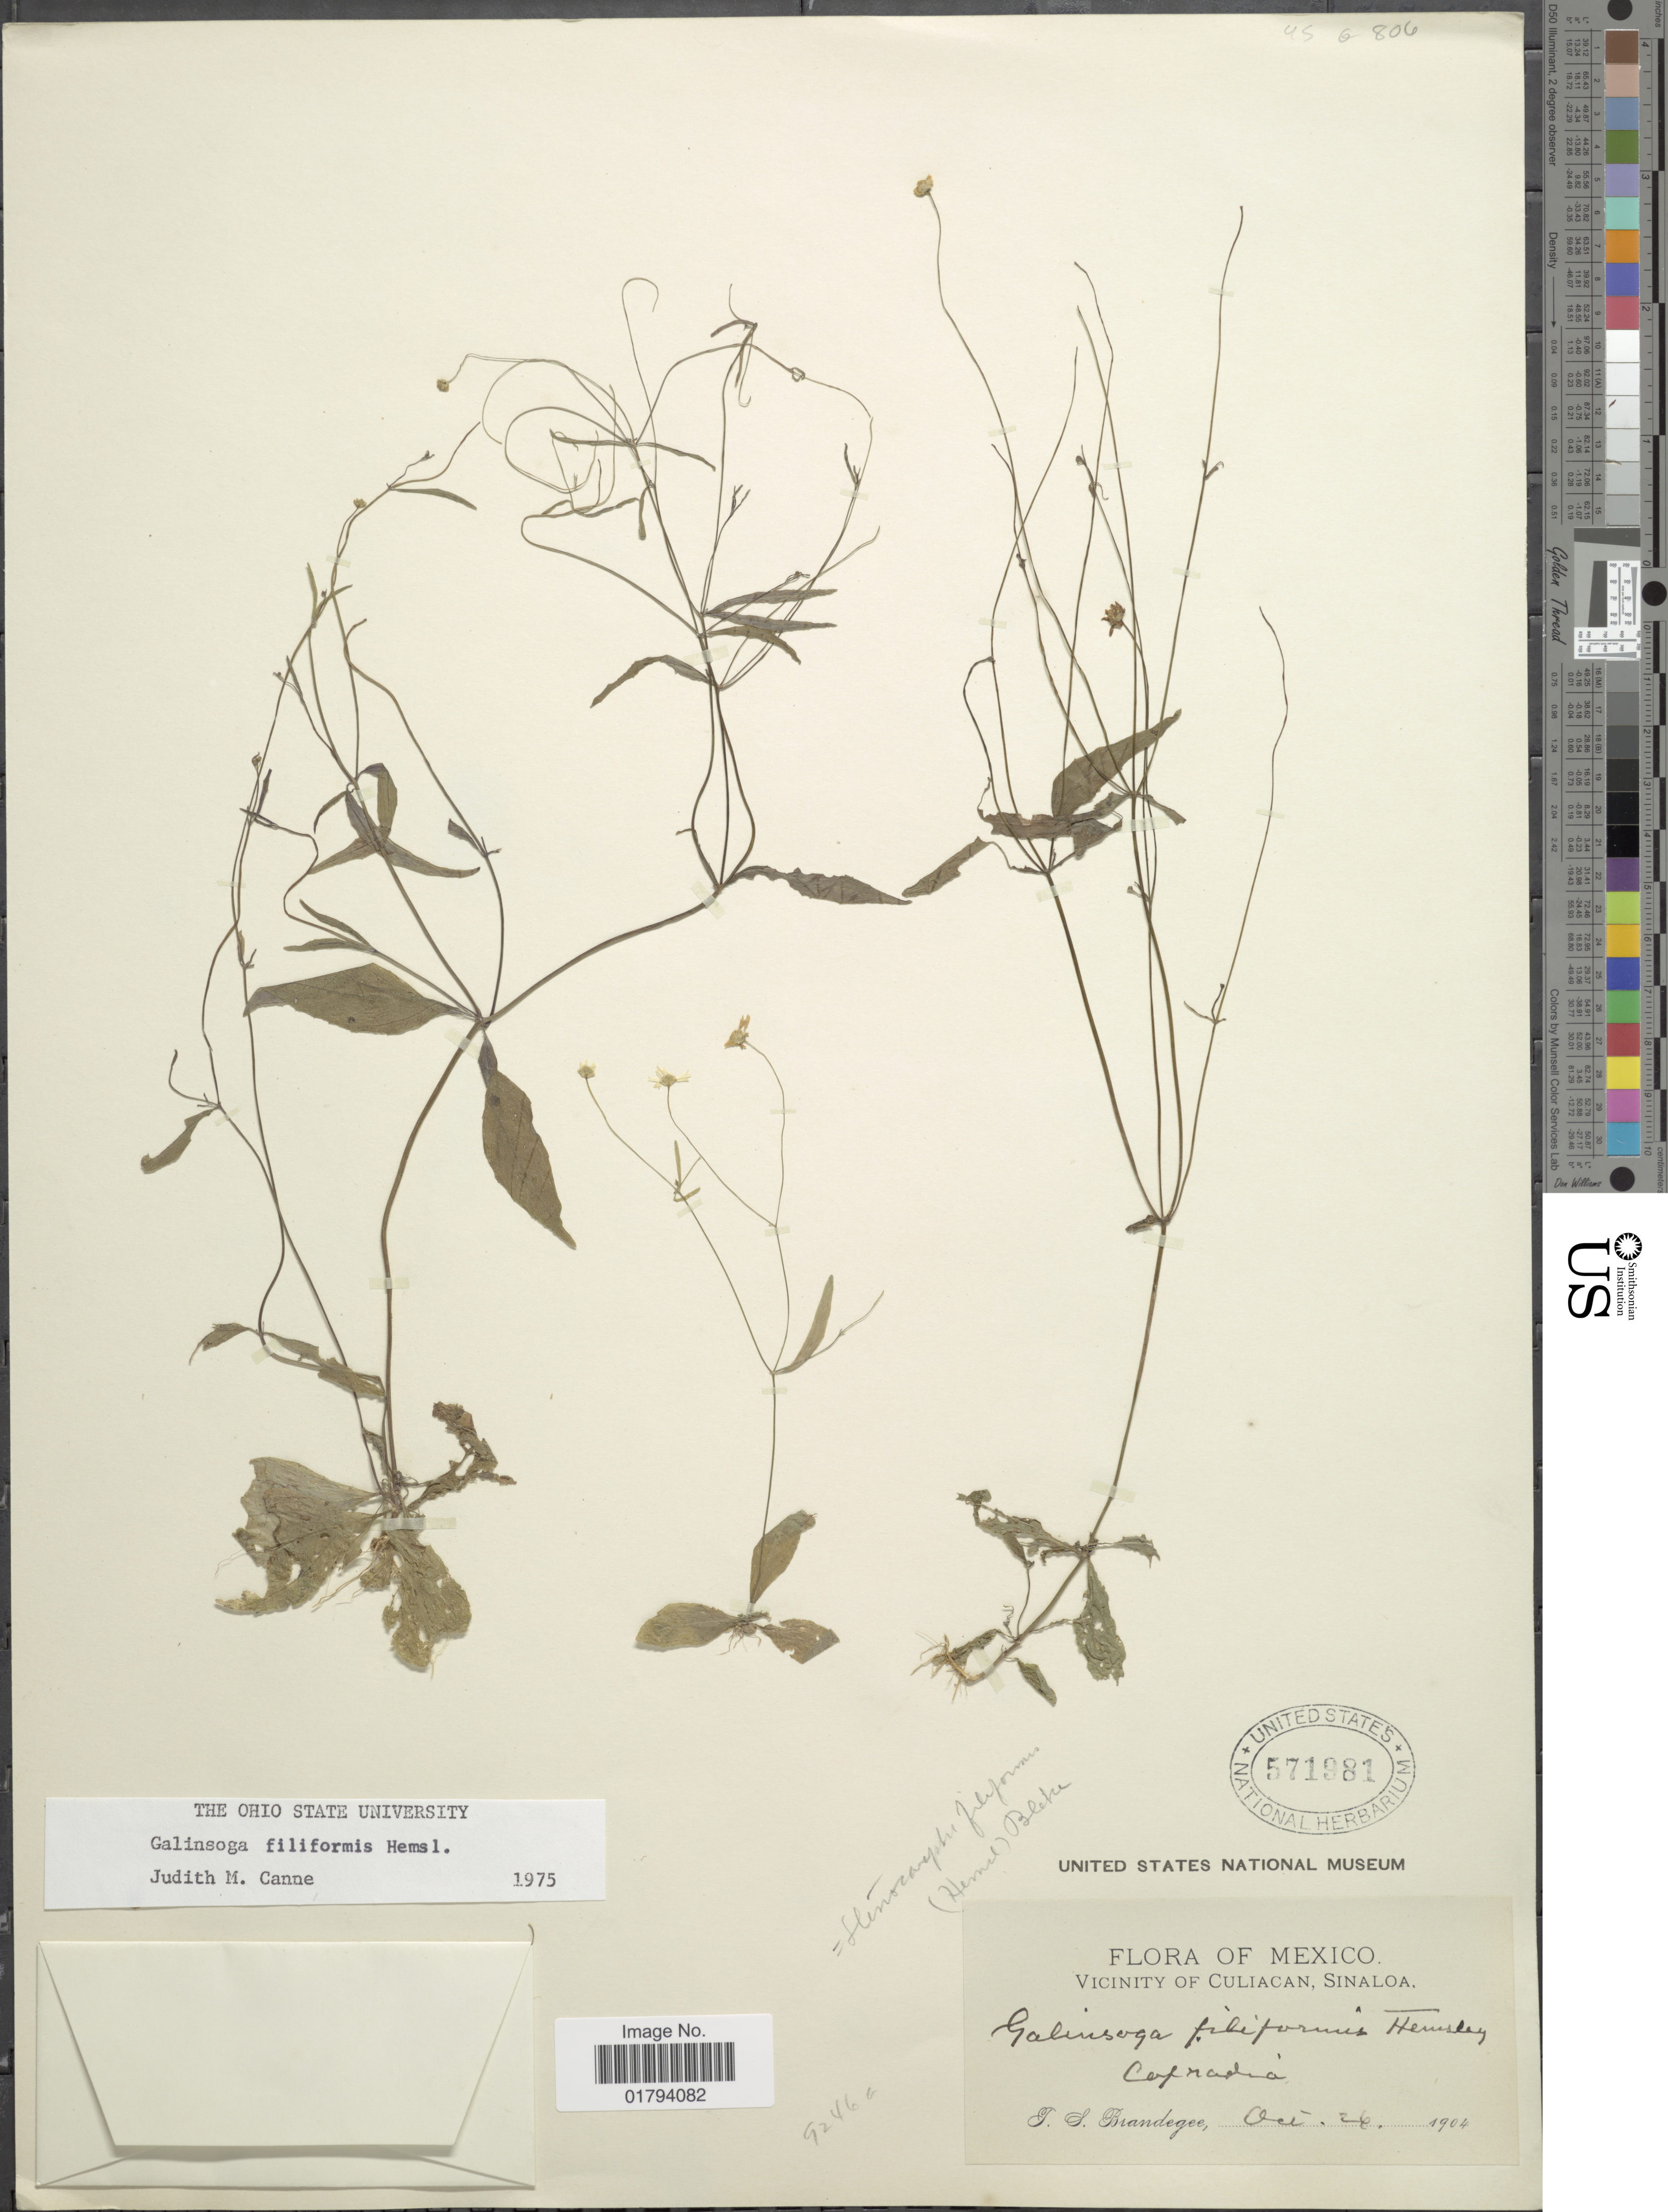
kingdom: Plantae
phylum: Tracheophyta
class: Magnoliopsida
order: Asterales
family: Asteraceae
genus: Galinsoga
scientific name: Galinsoga filiformis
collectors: T. S. Brandegee (herbarium)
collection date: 1904-10-26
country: Mexico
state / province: Sinaloa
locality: Vicinity of Culiacan, Copradia.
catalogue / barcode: US 571981